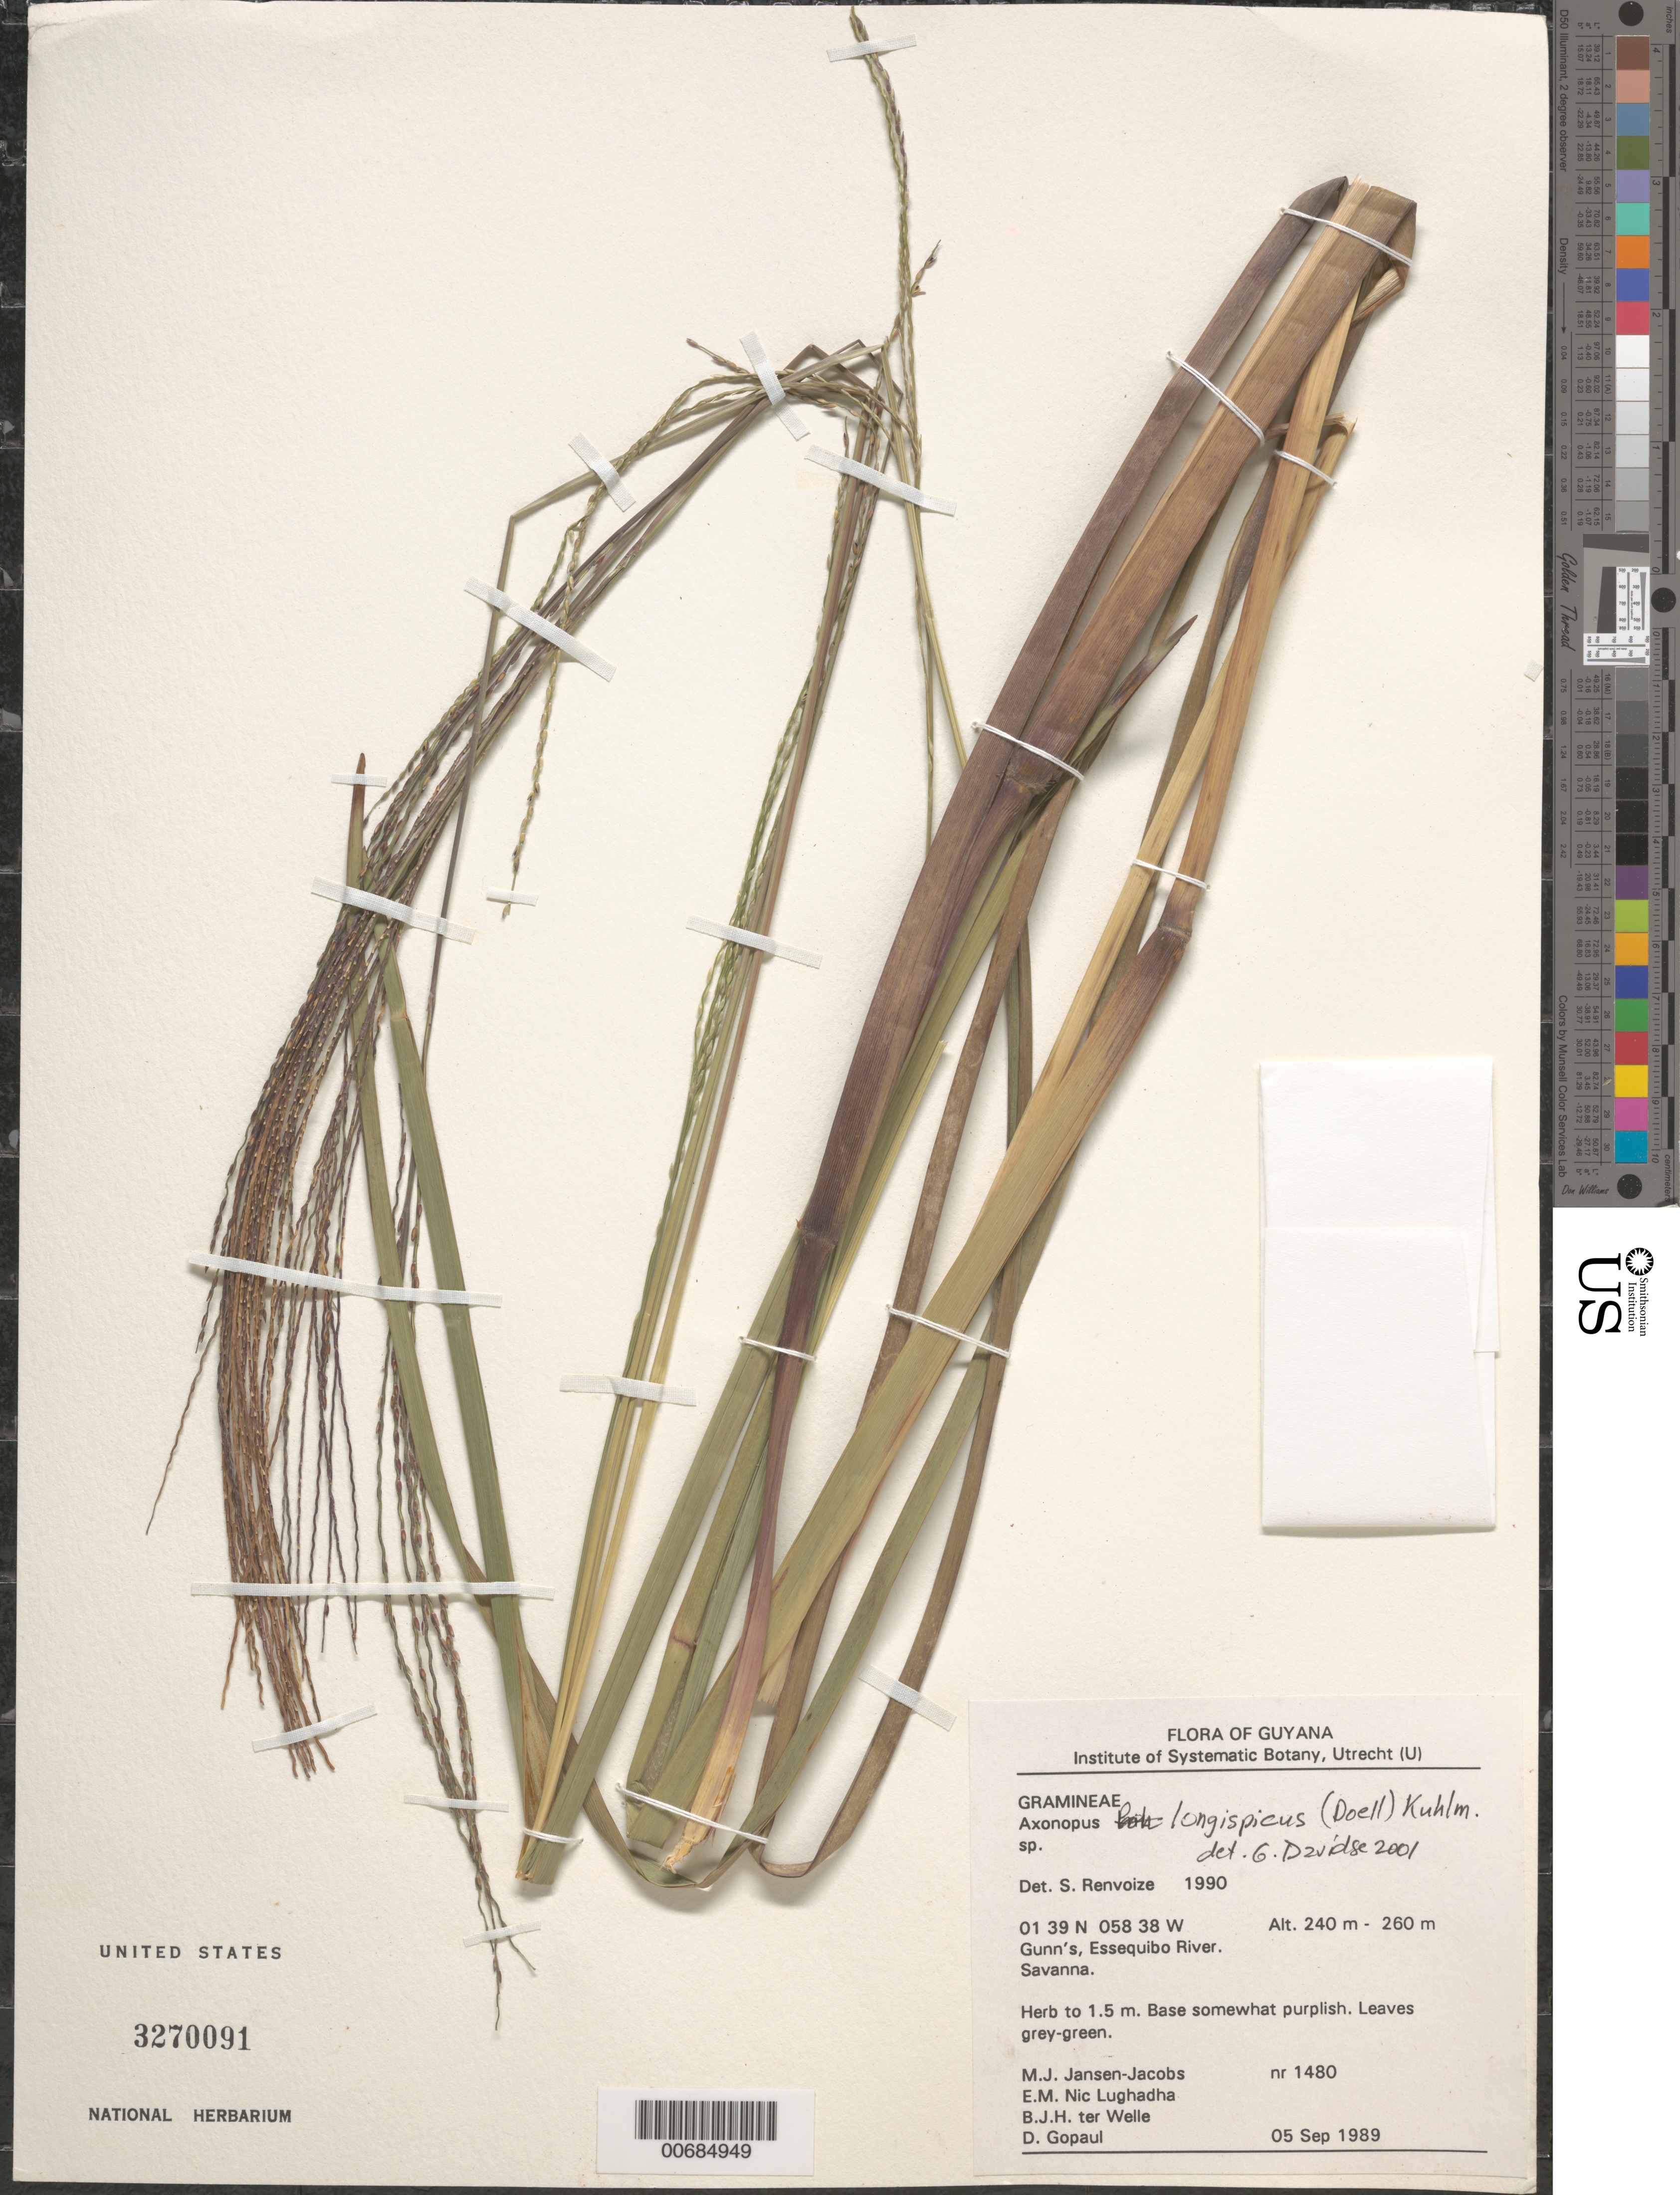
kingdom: Plantae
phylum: Tracheophyta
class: Liliopsida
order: Poales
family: Poaceae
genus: Axonopus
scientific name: Axonopus longispicus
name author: (Döll) Kuhlm.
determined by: Davidse, Gerrit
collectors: M. J. Jansen-Jacobs, E. Nic Lughadha, B. Welle & D. Gopaul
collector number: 1480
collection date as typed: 5-Sep-89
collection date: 1989-09-05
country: Guyana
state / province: U. Takutu-U. Essequibo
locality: Gunn's, Essequibo River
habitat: Savanna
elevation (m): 240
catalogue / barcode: US 3270091